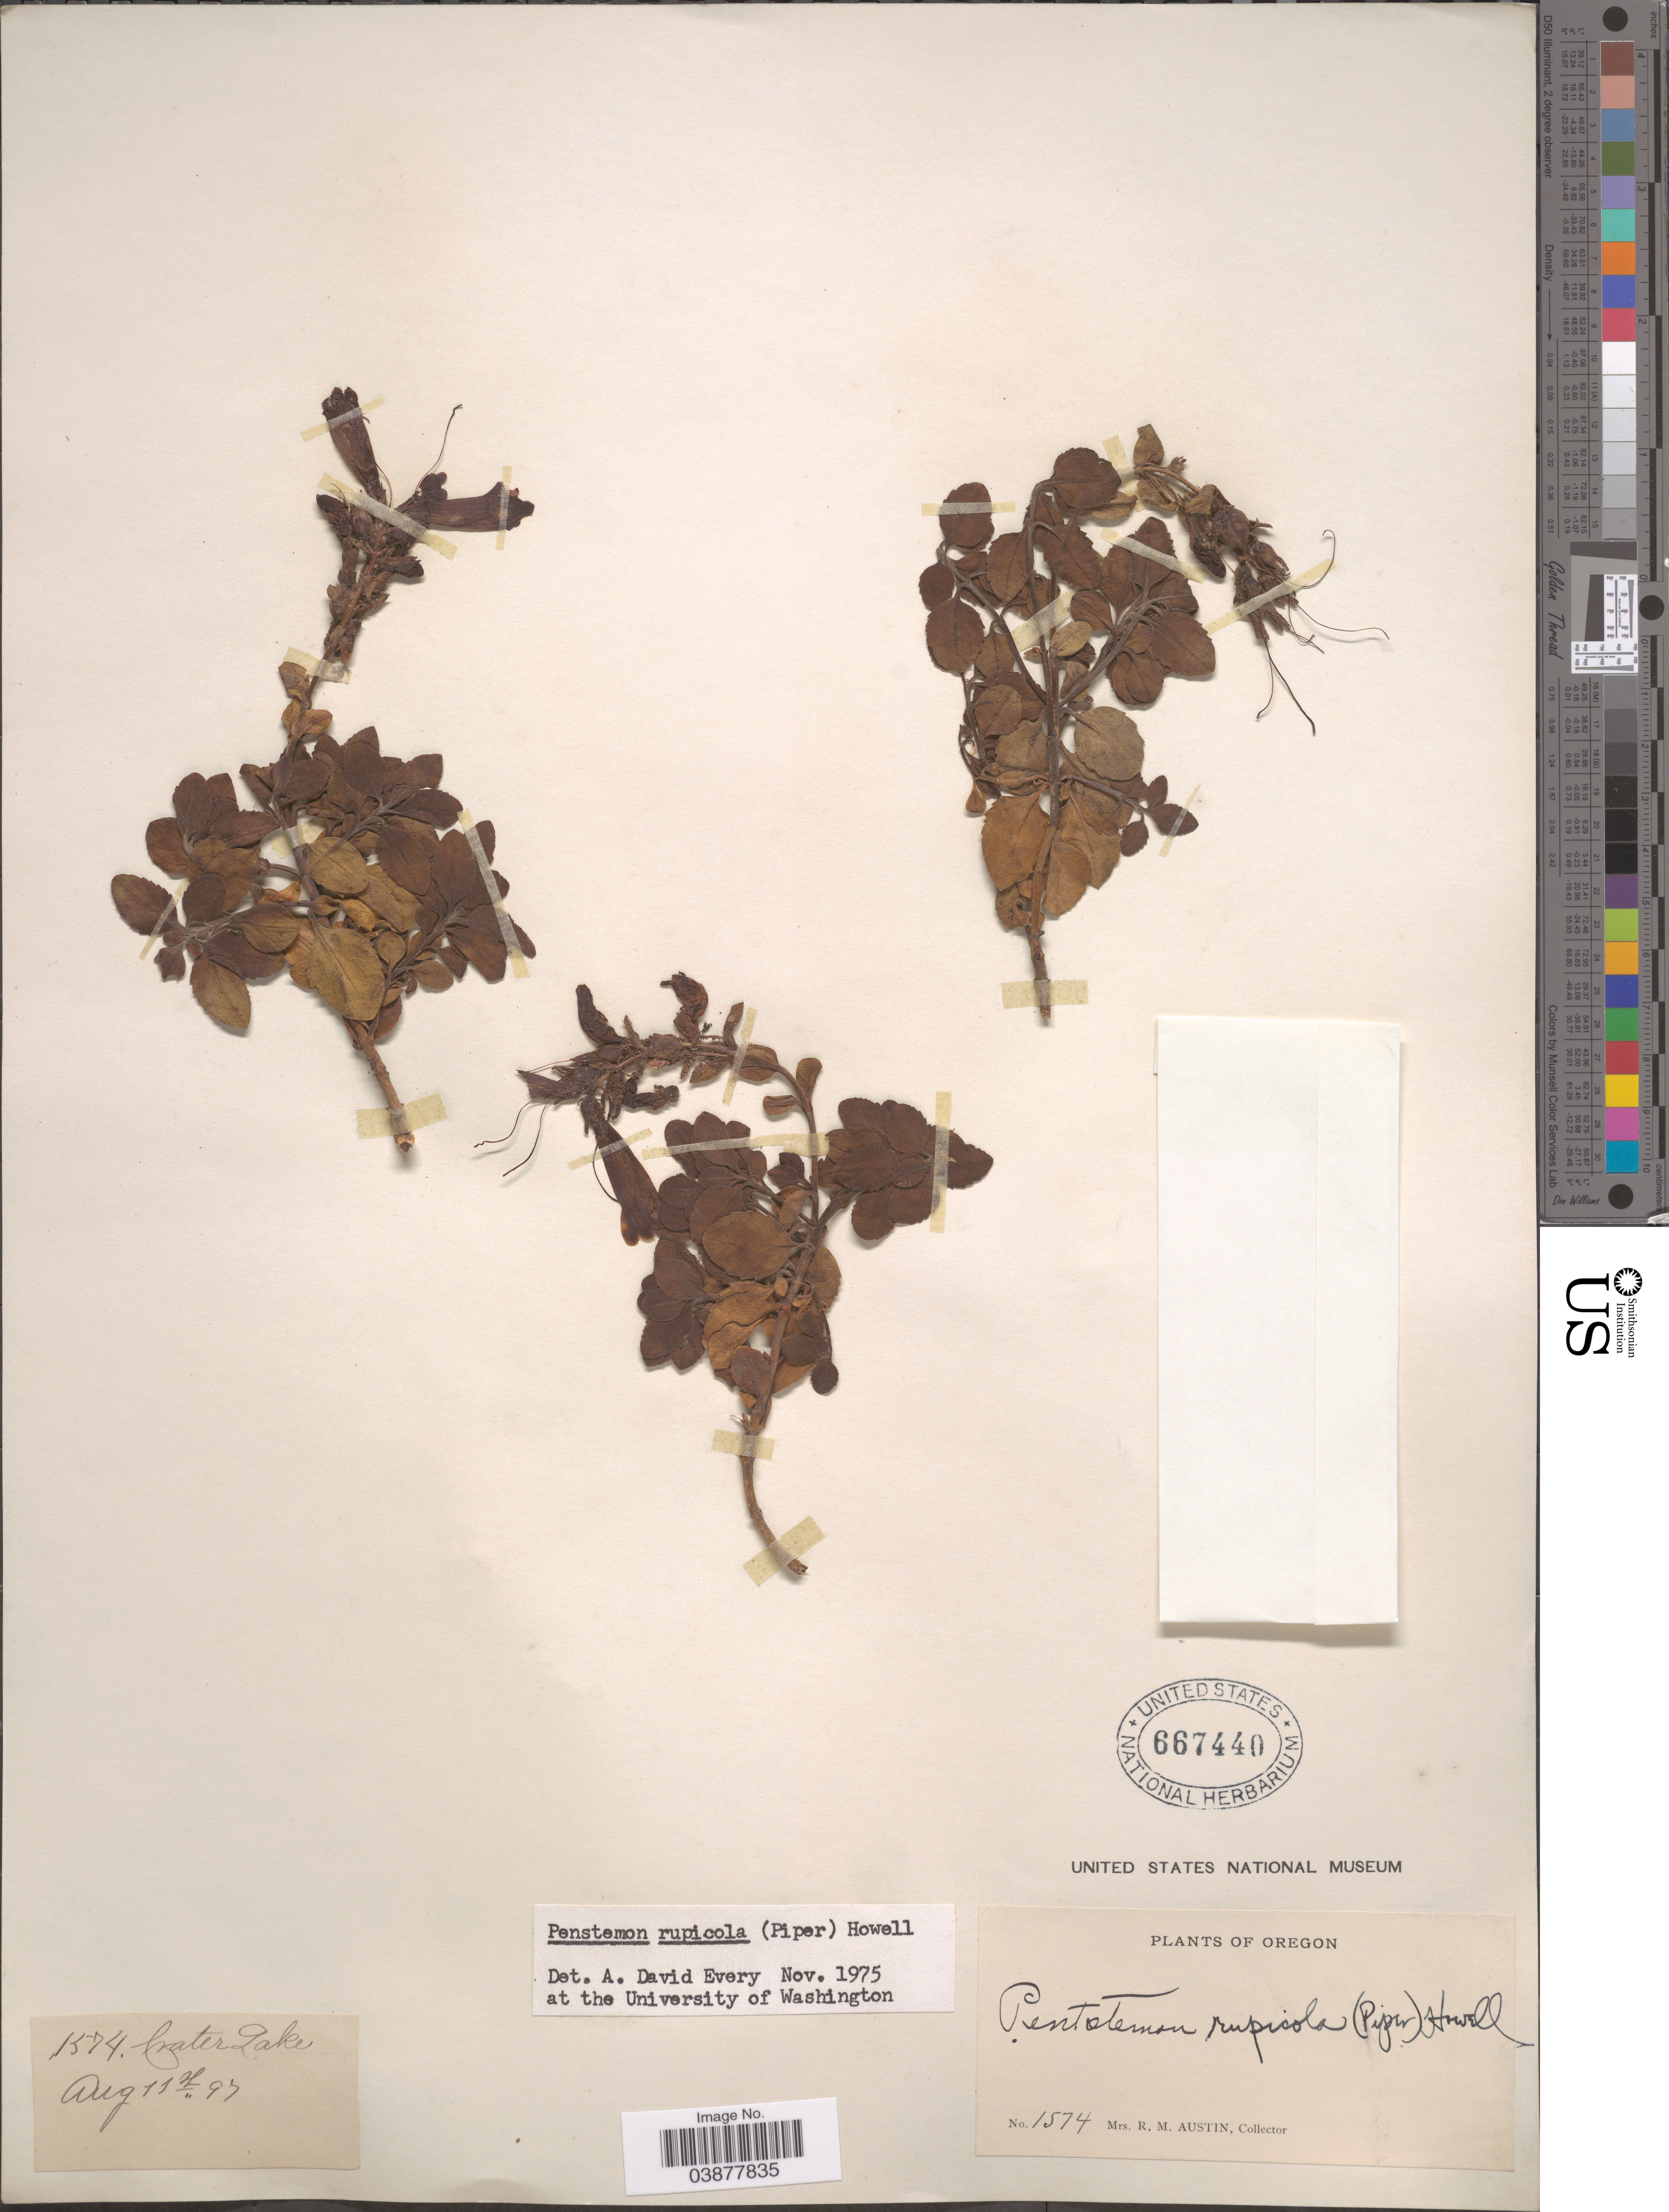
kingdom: Plantae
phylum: Tracheophyta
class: Magnoliopsida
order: Lamiales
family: Plantaginaceae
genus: Penstemon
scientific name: Penstemon rupicola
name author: (Piper) Howell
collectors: R. Austin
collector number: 1574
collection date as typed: Transcribed d/m/y: 11/8/97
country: United States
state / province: Oregon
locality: Crater Lake.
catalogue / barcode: US 667440